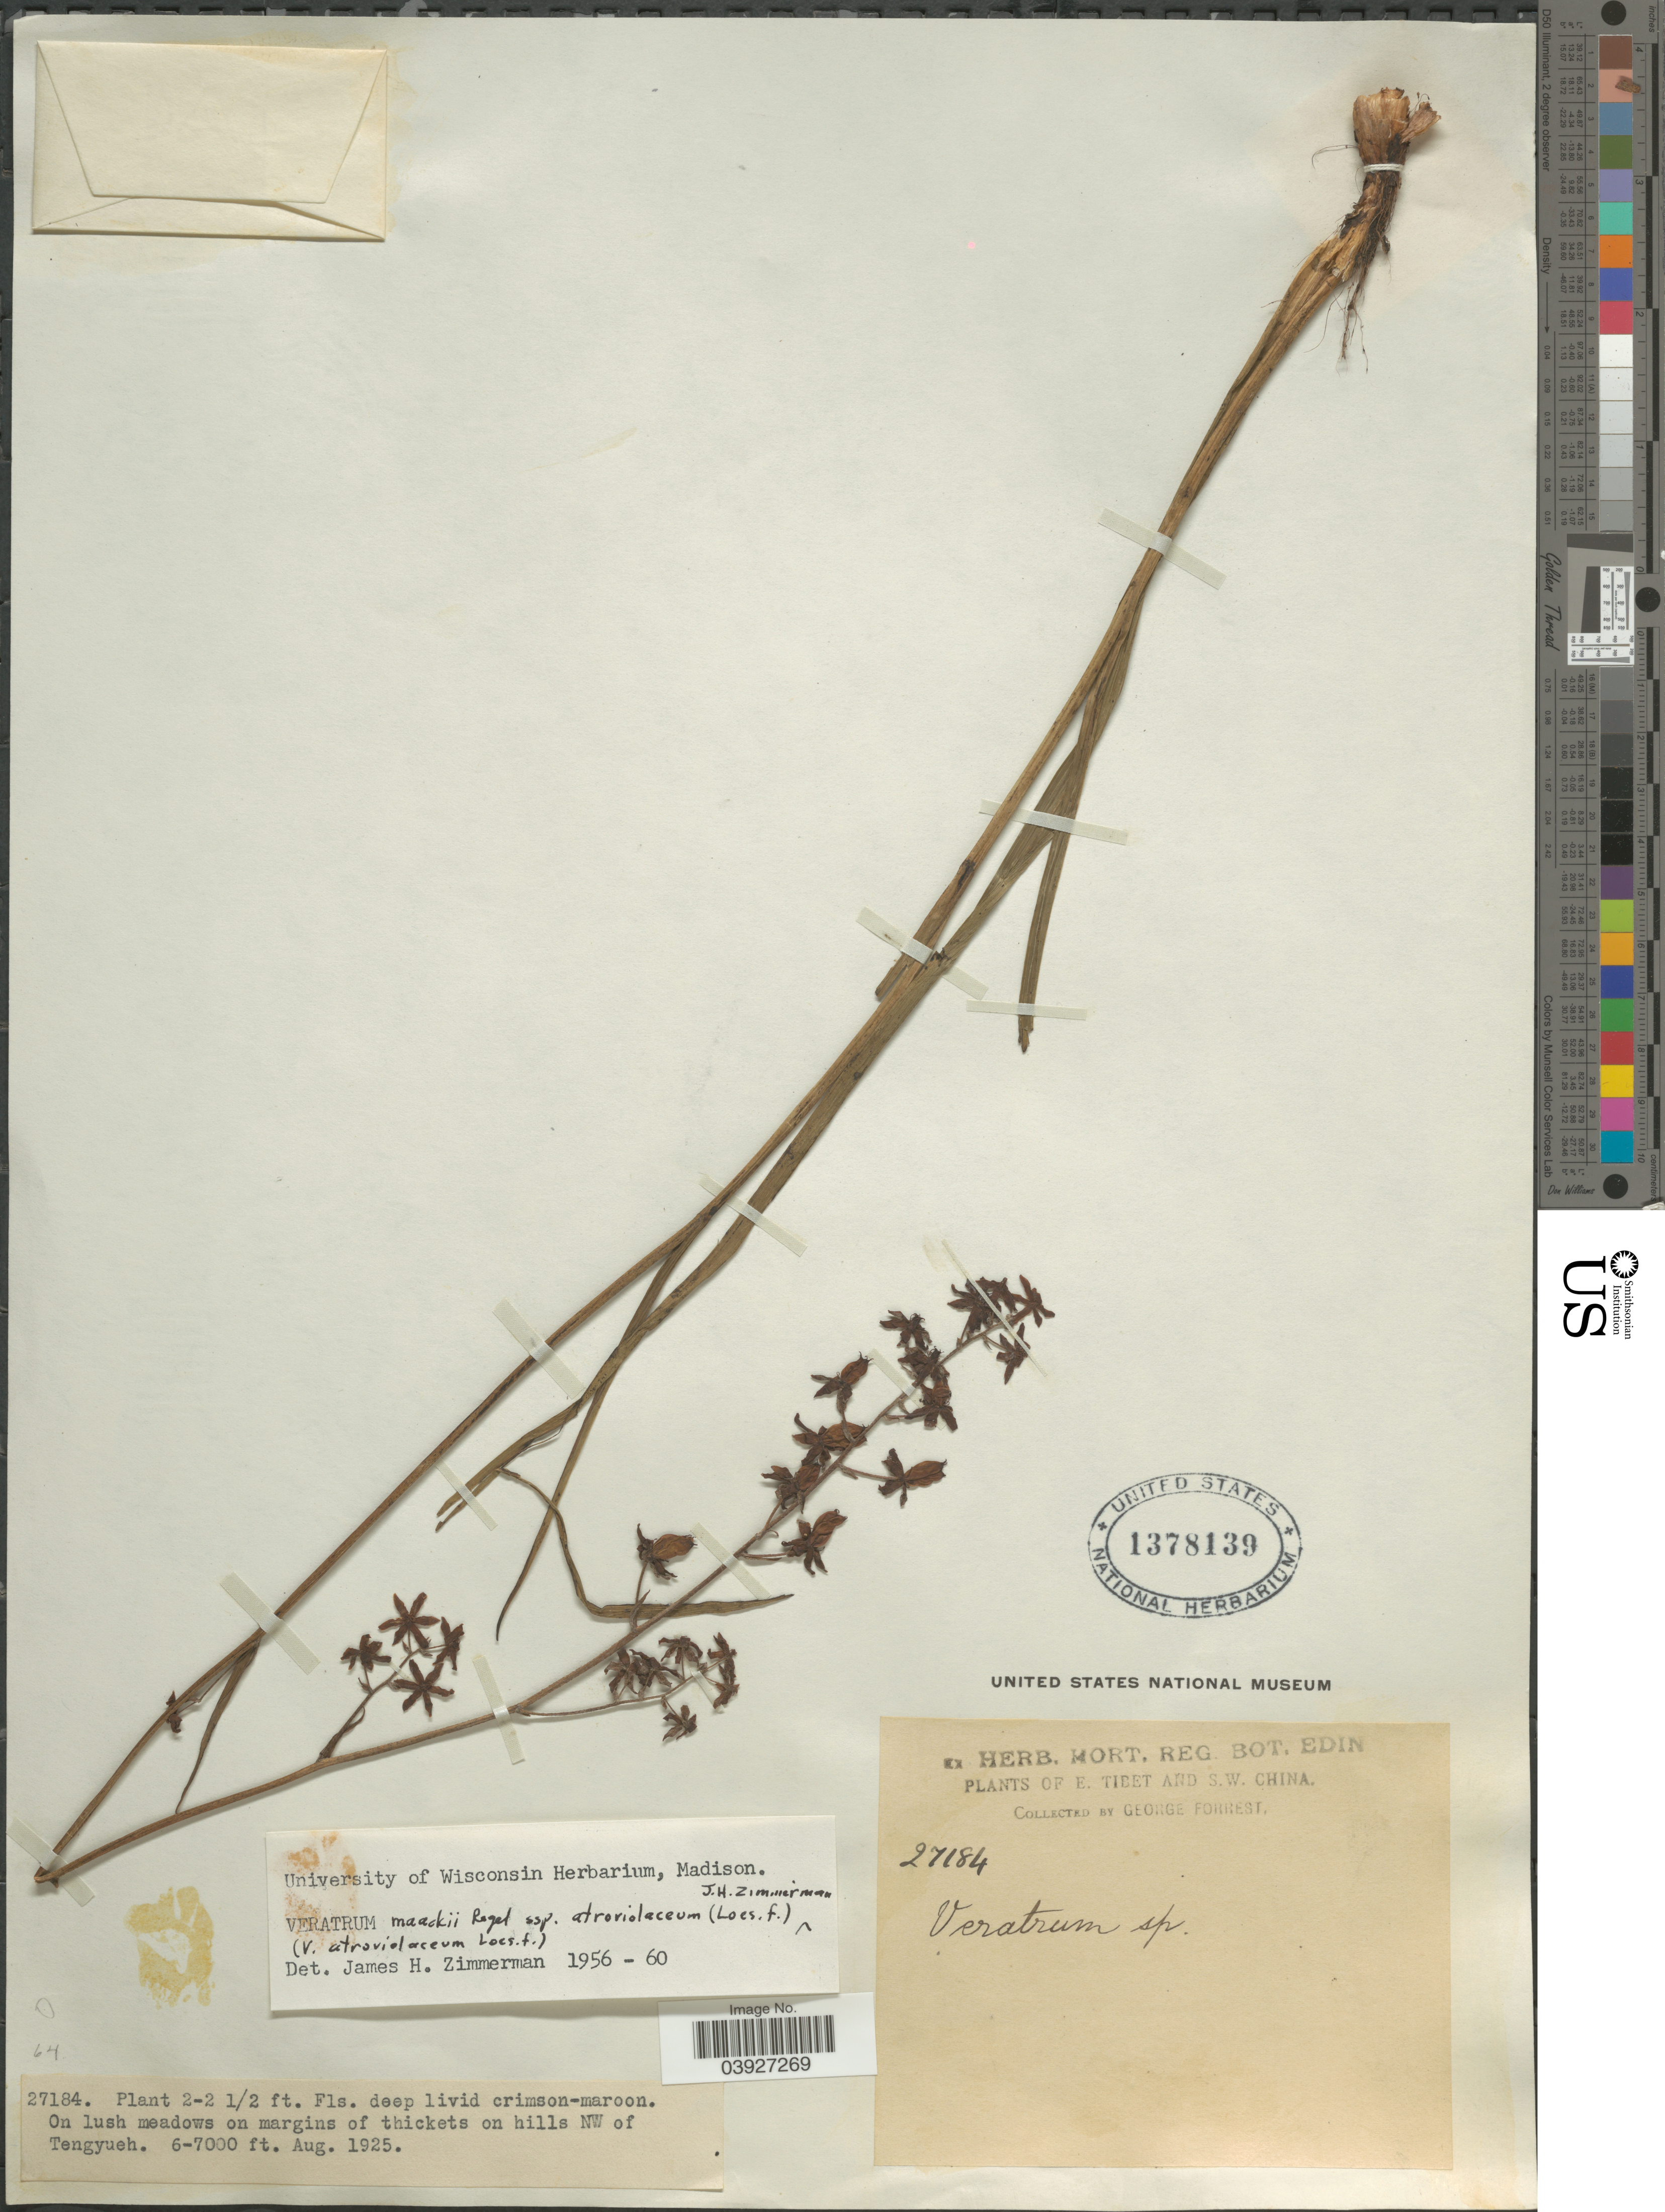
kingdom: Plantae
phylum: Tracheophyta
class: Liliopsida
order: Liliales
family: Melanthiaceae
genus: Veratrum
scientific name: Veratrum schindleri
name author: O. Loes.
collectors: G. Forrest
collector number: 27184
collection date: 1925-08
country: China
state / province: Xizang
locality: On hills NW of Tengyueh. E. Tibet and S.W. China.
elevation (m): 1829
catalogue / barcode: US 1378139